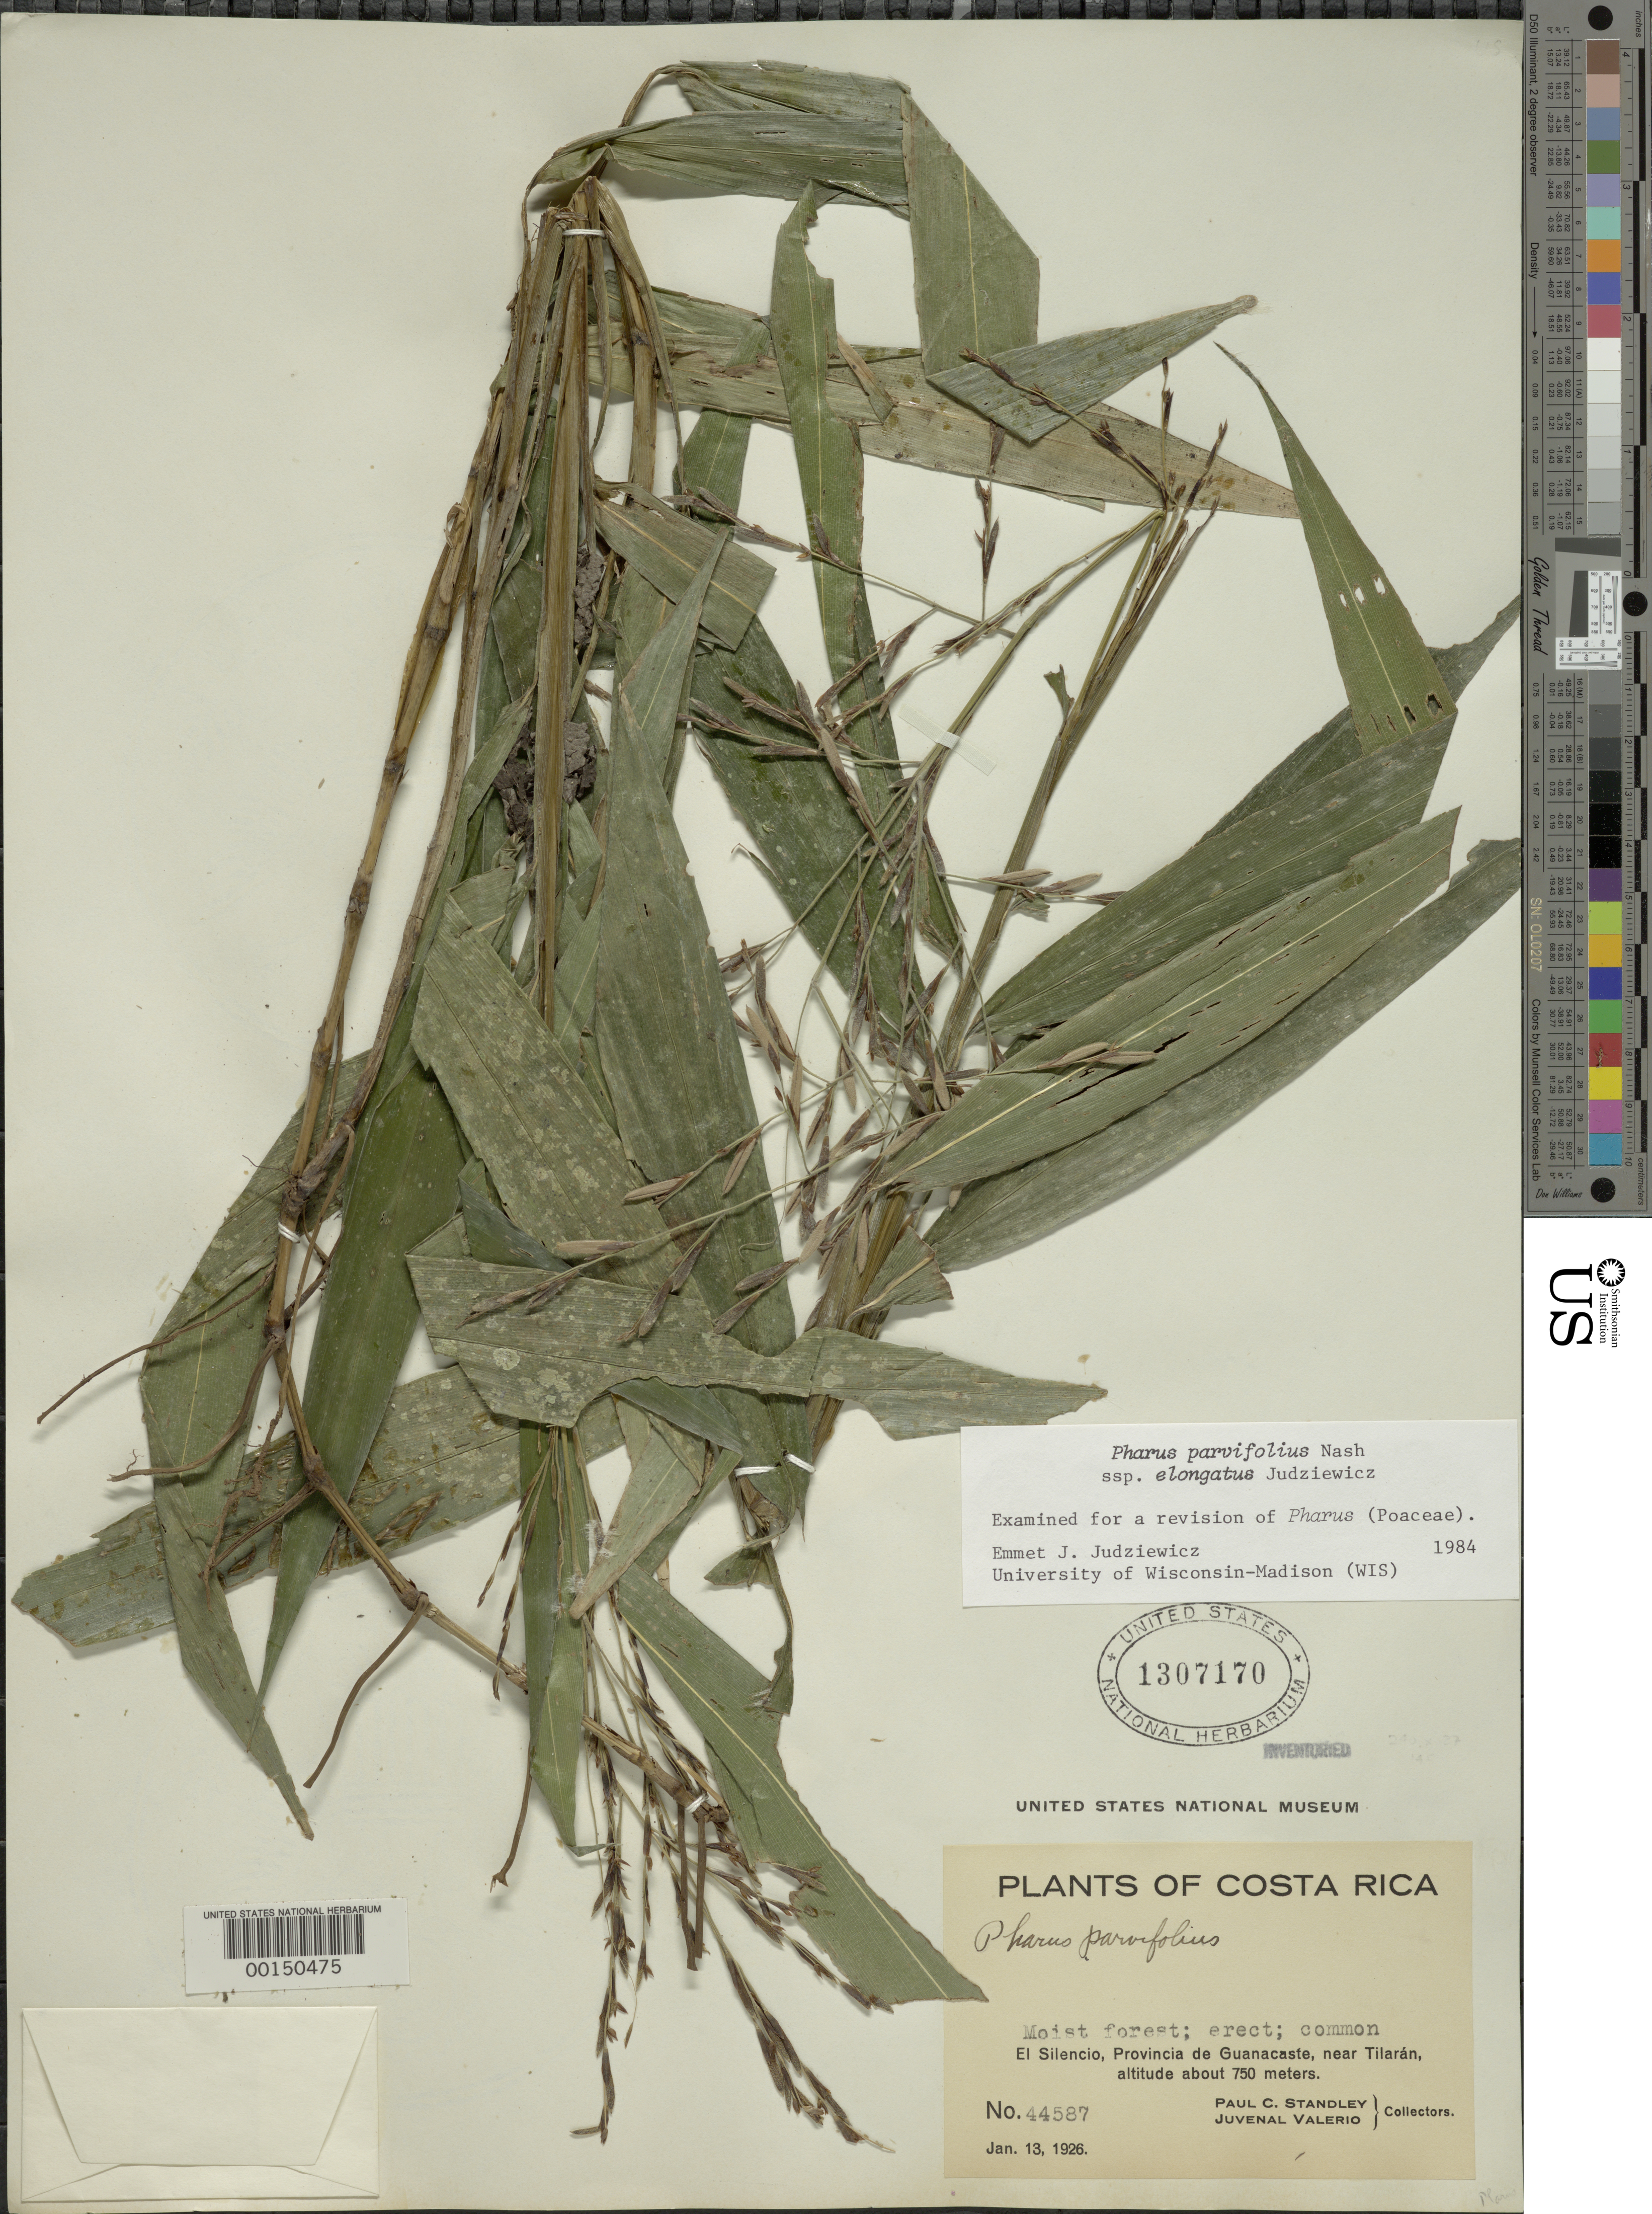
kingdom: Plantae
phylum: Tracheophyta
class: Liliopsida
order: Poales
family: Poaceae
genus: Pharus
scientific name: Pharus parvifolius subsp. elongatus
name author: Judz.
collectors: P. C. Standley & J. Valerio R.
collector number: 44587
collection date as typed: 13 Jan 1926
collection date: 1926-01-13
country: Costa Rica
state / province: Guanacaste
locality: El Silencio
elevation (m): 750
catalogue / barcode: US 1307170